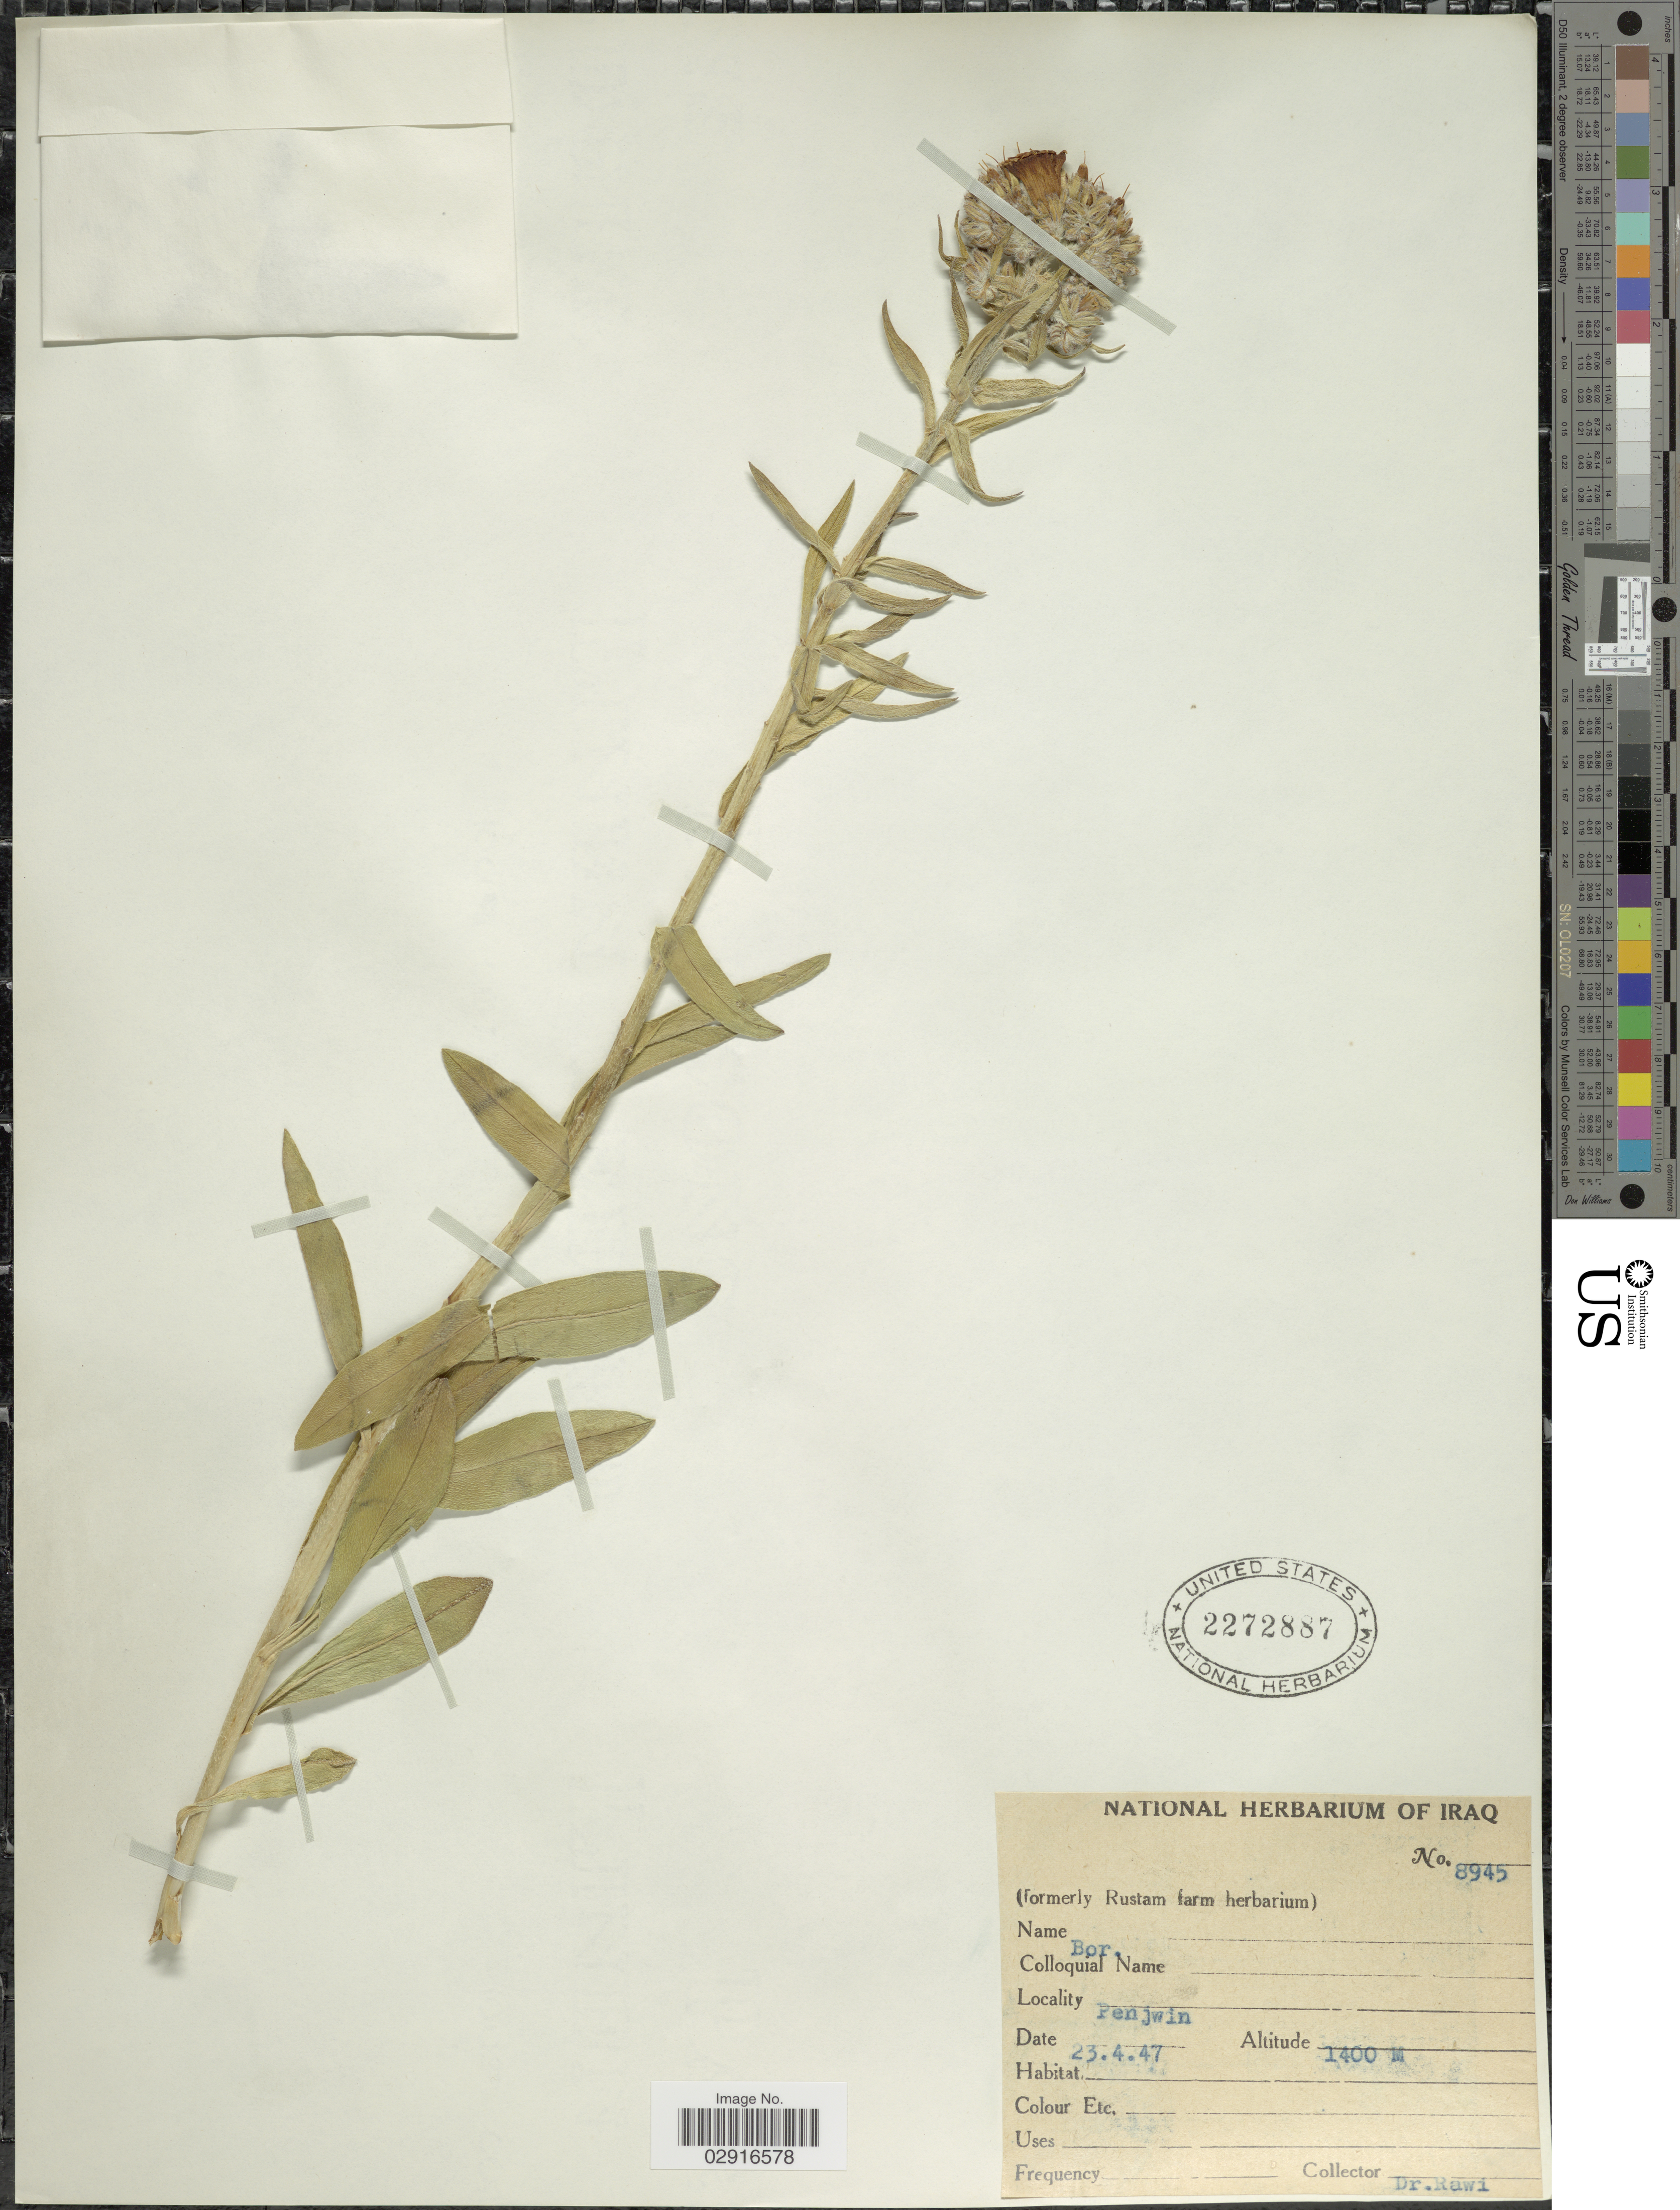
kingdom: Plantae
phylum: Tracheophyta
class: Magnoliopsida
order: Boraginales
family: Boraginaceae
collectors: -. Rawi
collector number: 8945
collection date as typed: Transcribed d/m/y: 23/4/47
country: Iraq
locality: Penjwin.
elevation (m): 1400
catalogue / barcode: US 2272887